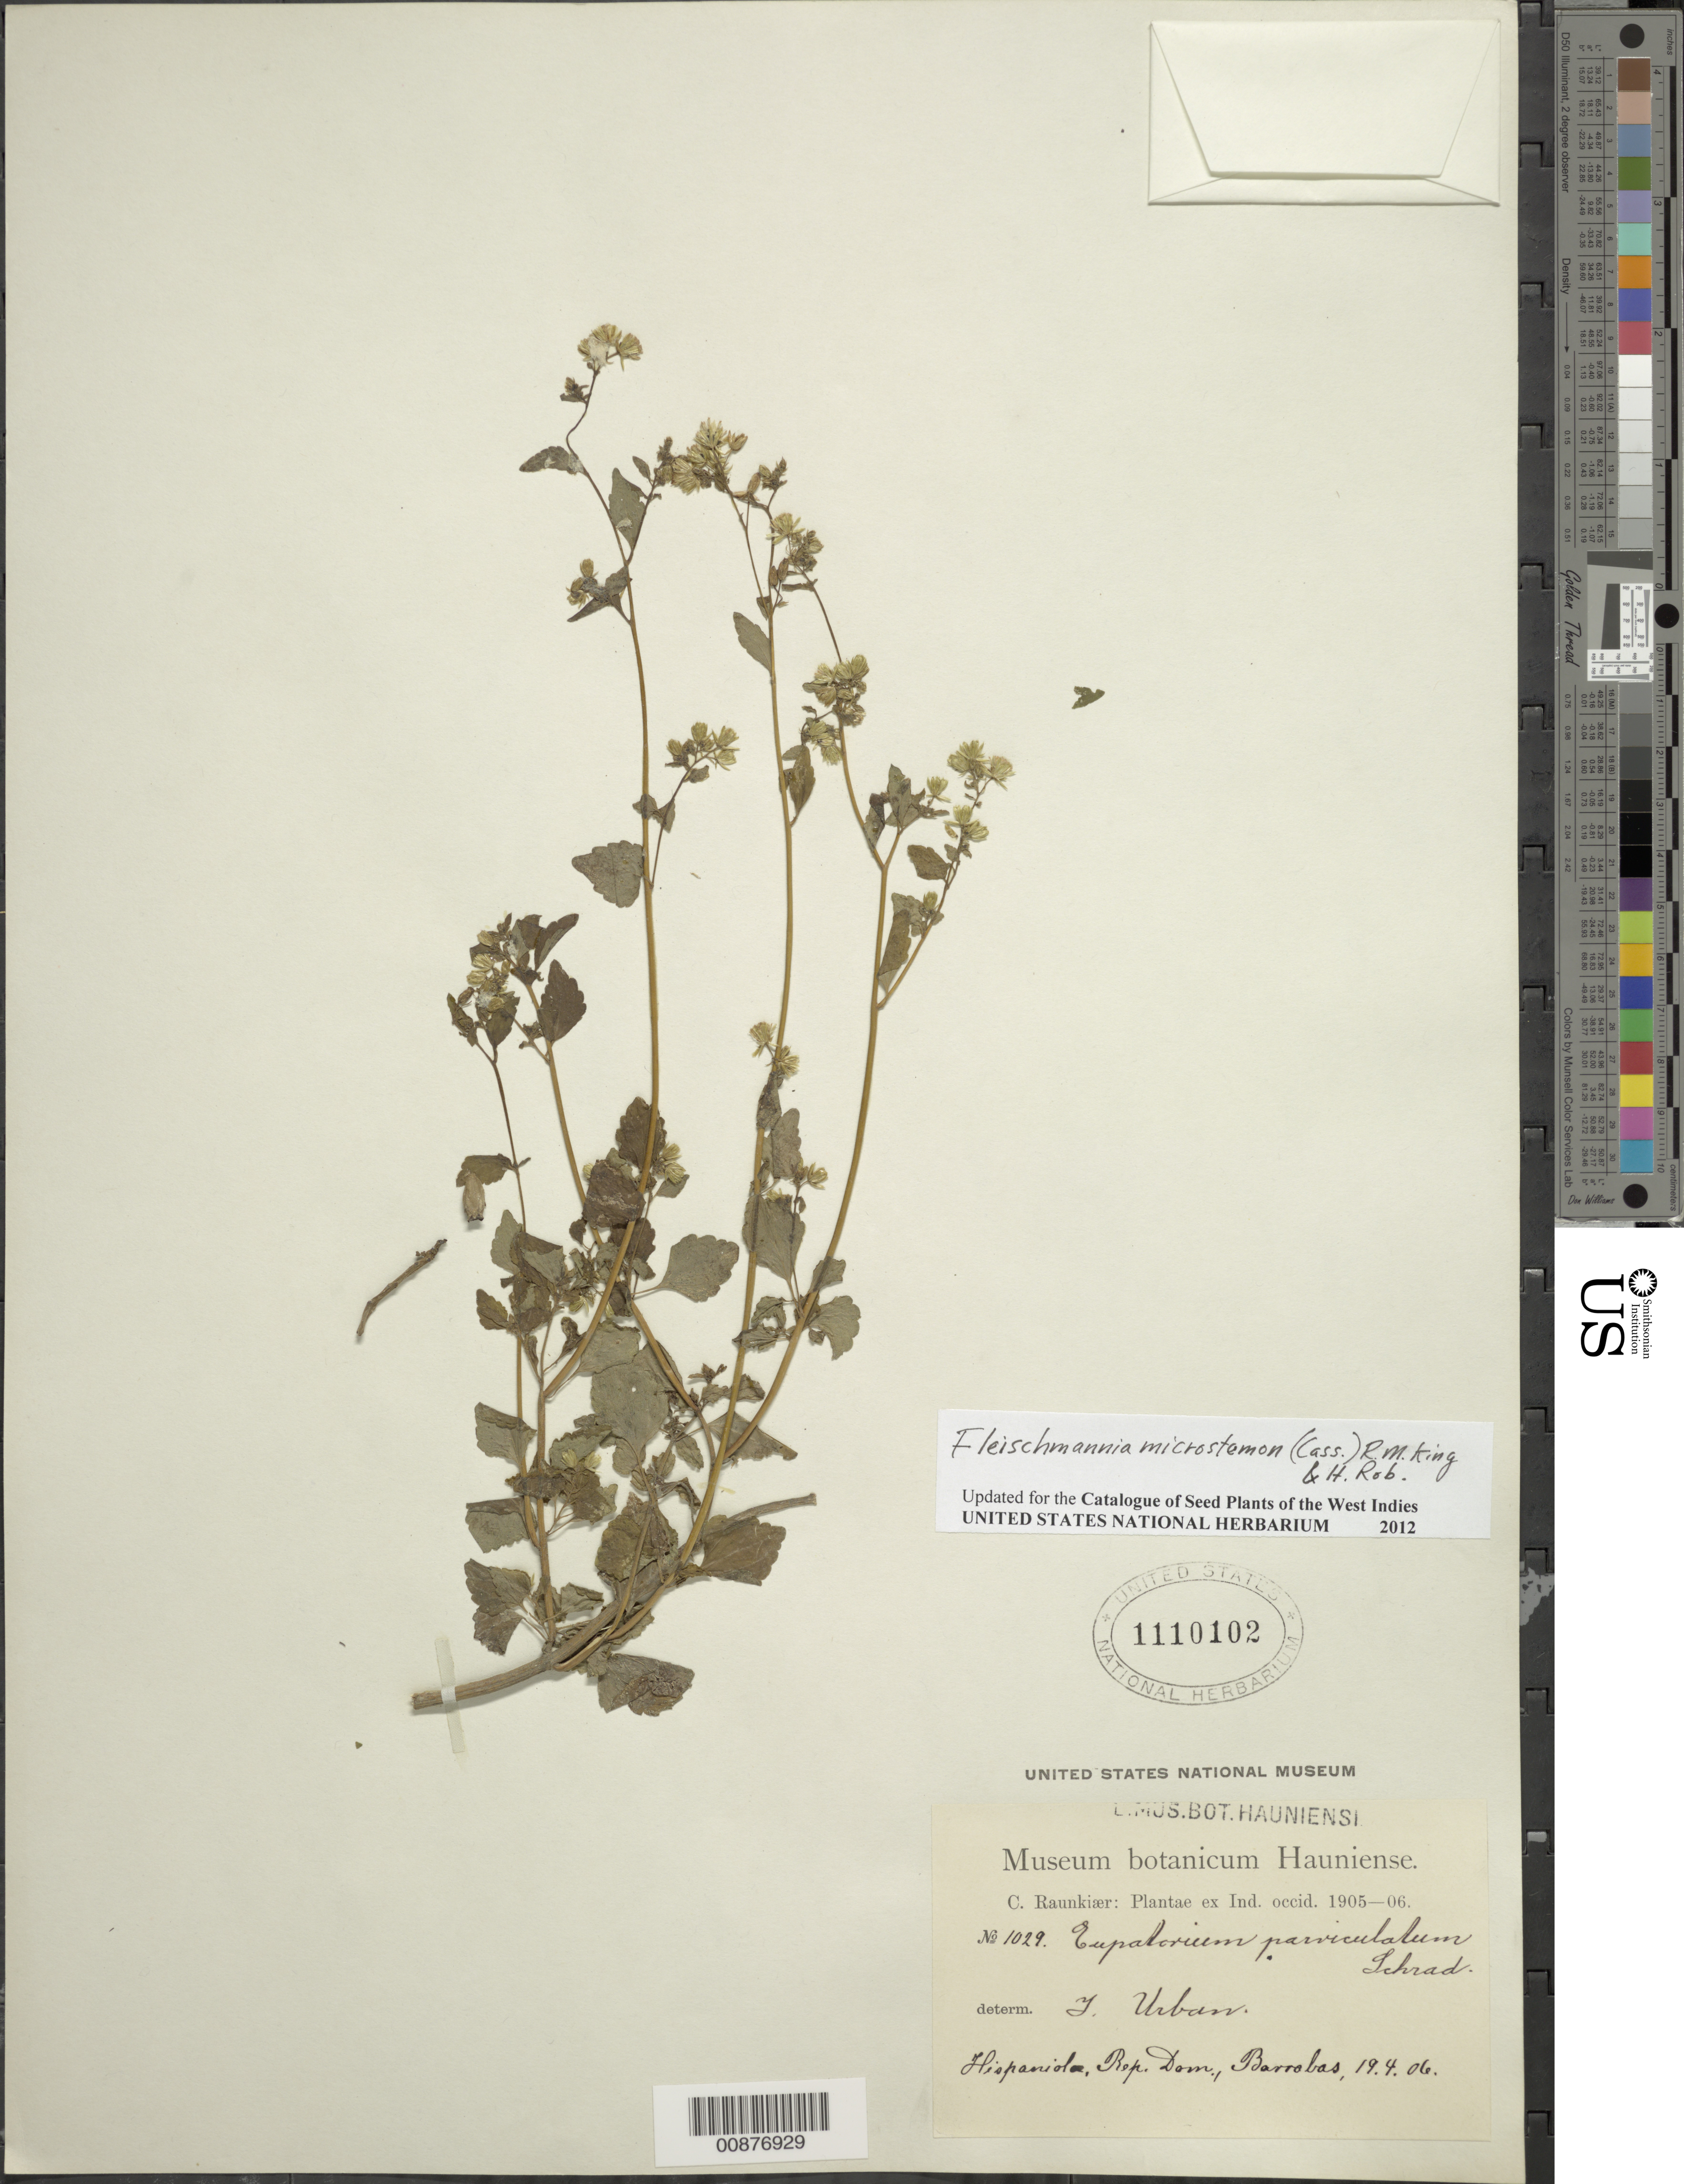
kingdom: Plantae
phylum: Tracheophyta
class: Magnoliopsida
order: Asterales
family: Asteraceae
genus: Fleischmannia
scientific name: Fleischmannia microstemon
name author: (Cass.) R.M. King & H. Rob.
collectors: C. C. Raunkiaer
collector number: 1029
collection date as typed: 19 Apr 1906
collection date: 1906-04-19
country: Dominican Republic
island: Hispaniola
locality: Barrobas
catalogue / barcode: US 1110102